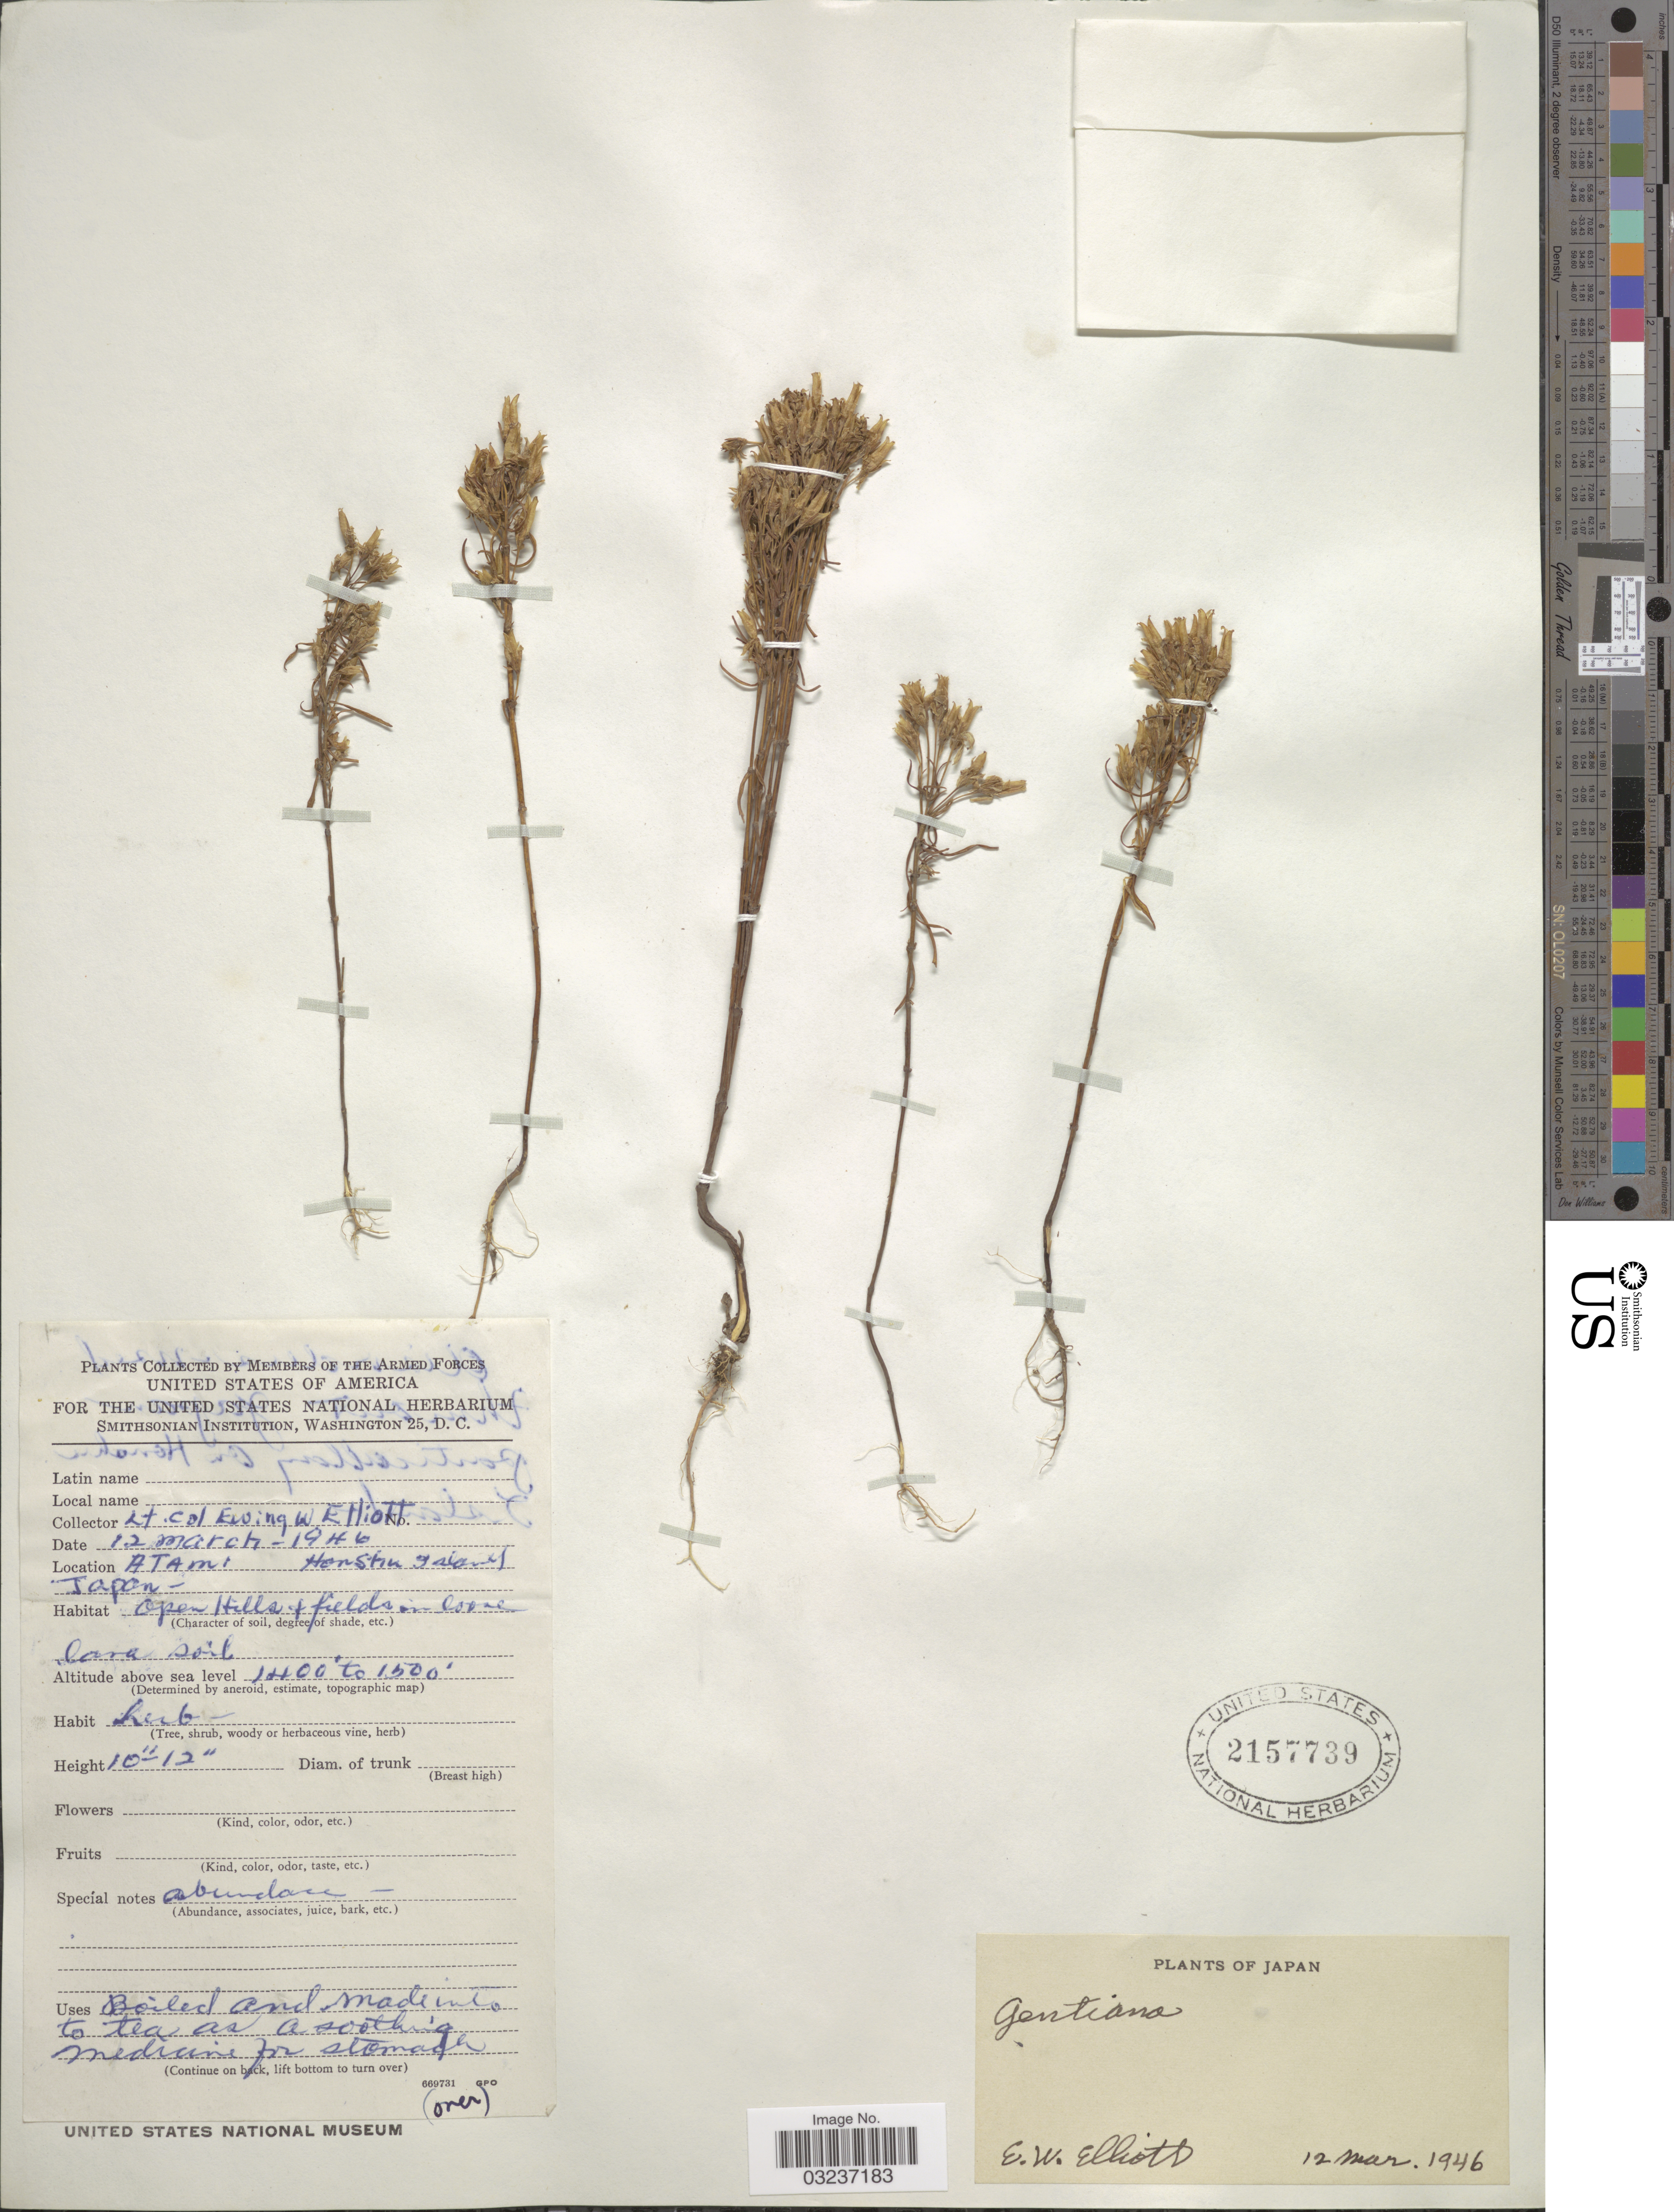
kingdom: Plantae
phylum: Tracheophyta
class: Magnoliopsida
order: Gentianales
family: Gentianaceae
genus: Gentiana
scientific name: Gentiana sp.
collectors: E. Elliott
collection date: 1946-03-12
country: Japan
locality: Atami Honshu Island.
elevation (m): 427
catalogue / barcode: US 2157739